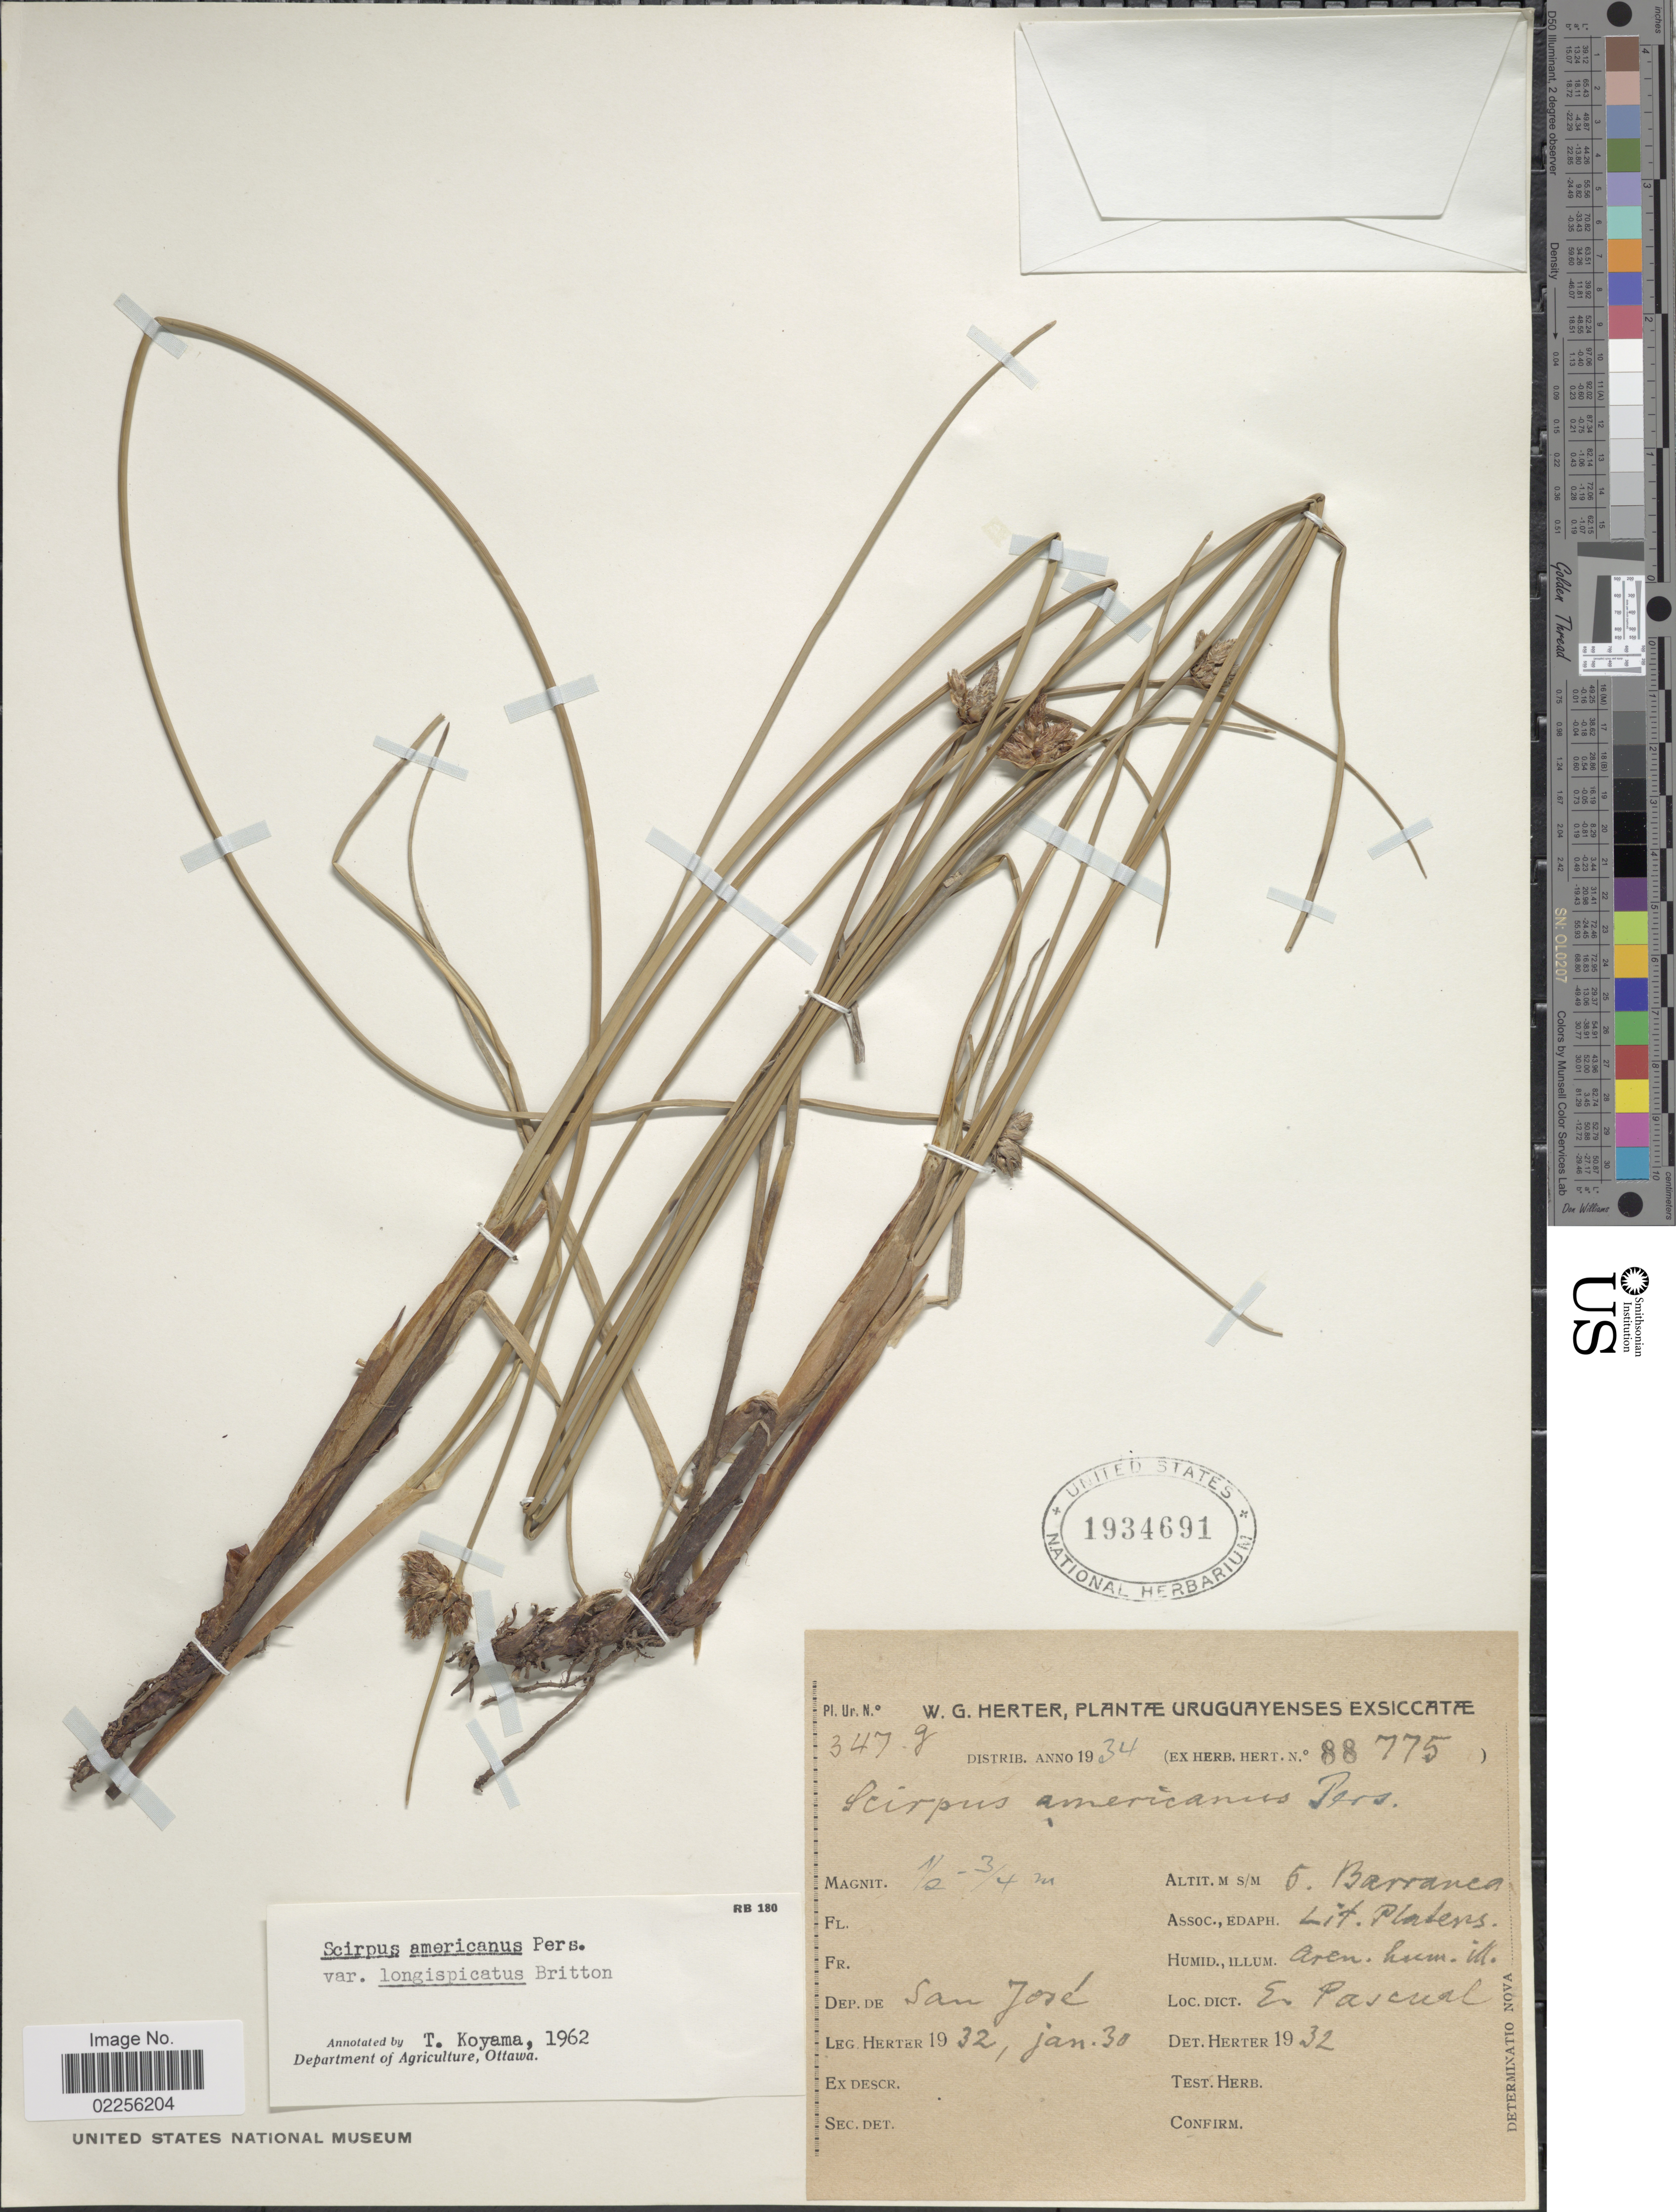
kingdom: Plantae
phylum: Tracheophyta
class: Liliopsida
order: Poales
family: Cyperaceae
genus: Schoenoplectus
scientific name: Schoenoplectus pungens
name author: (Vahl) Palla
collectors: W. G. Herter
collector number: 347g/88775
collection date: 1932-01-30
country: Uruguay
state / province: San Jose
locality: Dep. de. San José, Es Pascual, Barrancas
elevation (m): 5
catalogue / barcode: US 1934691